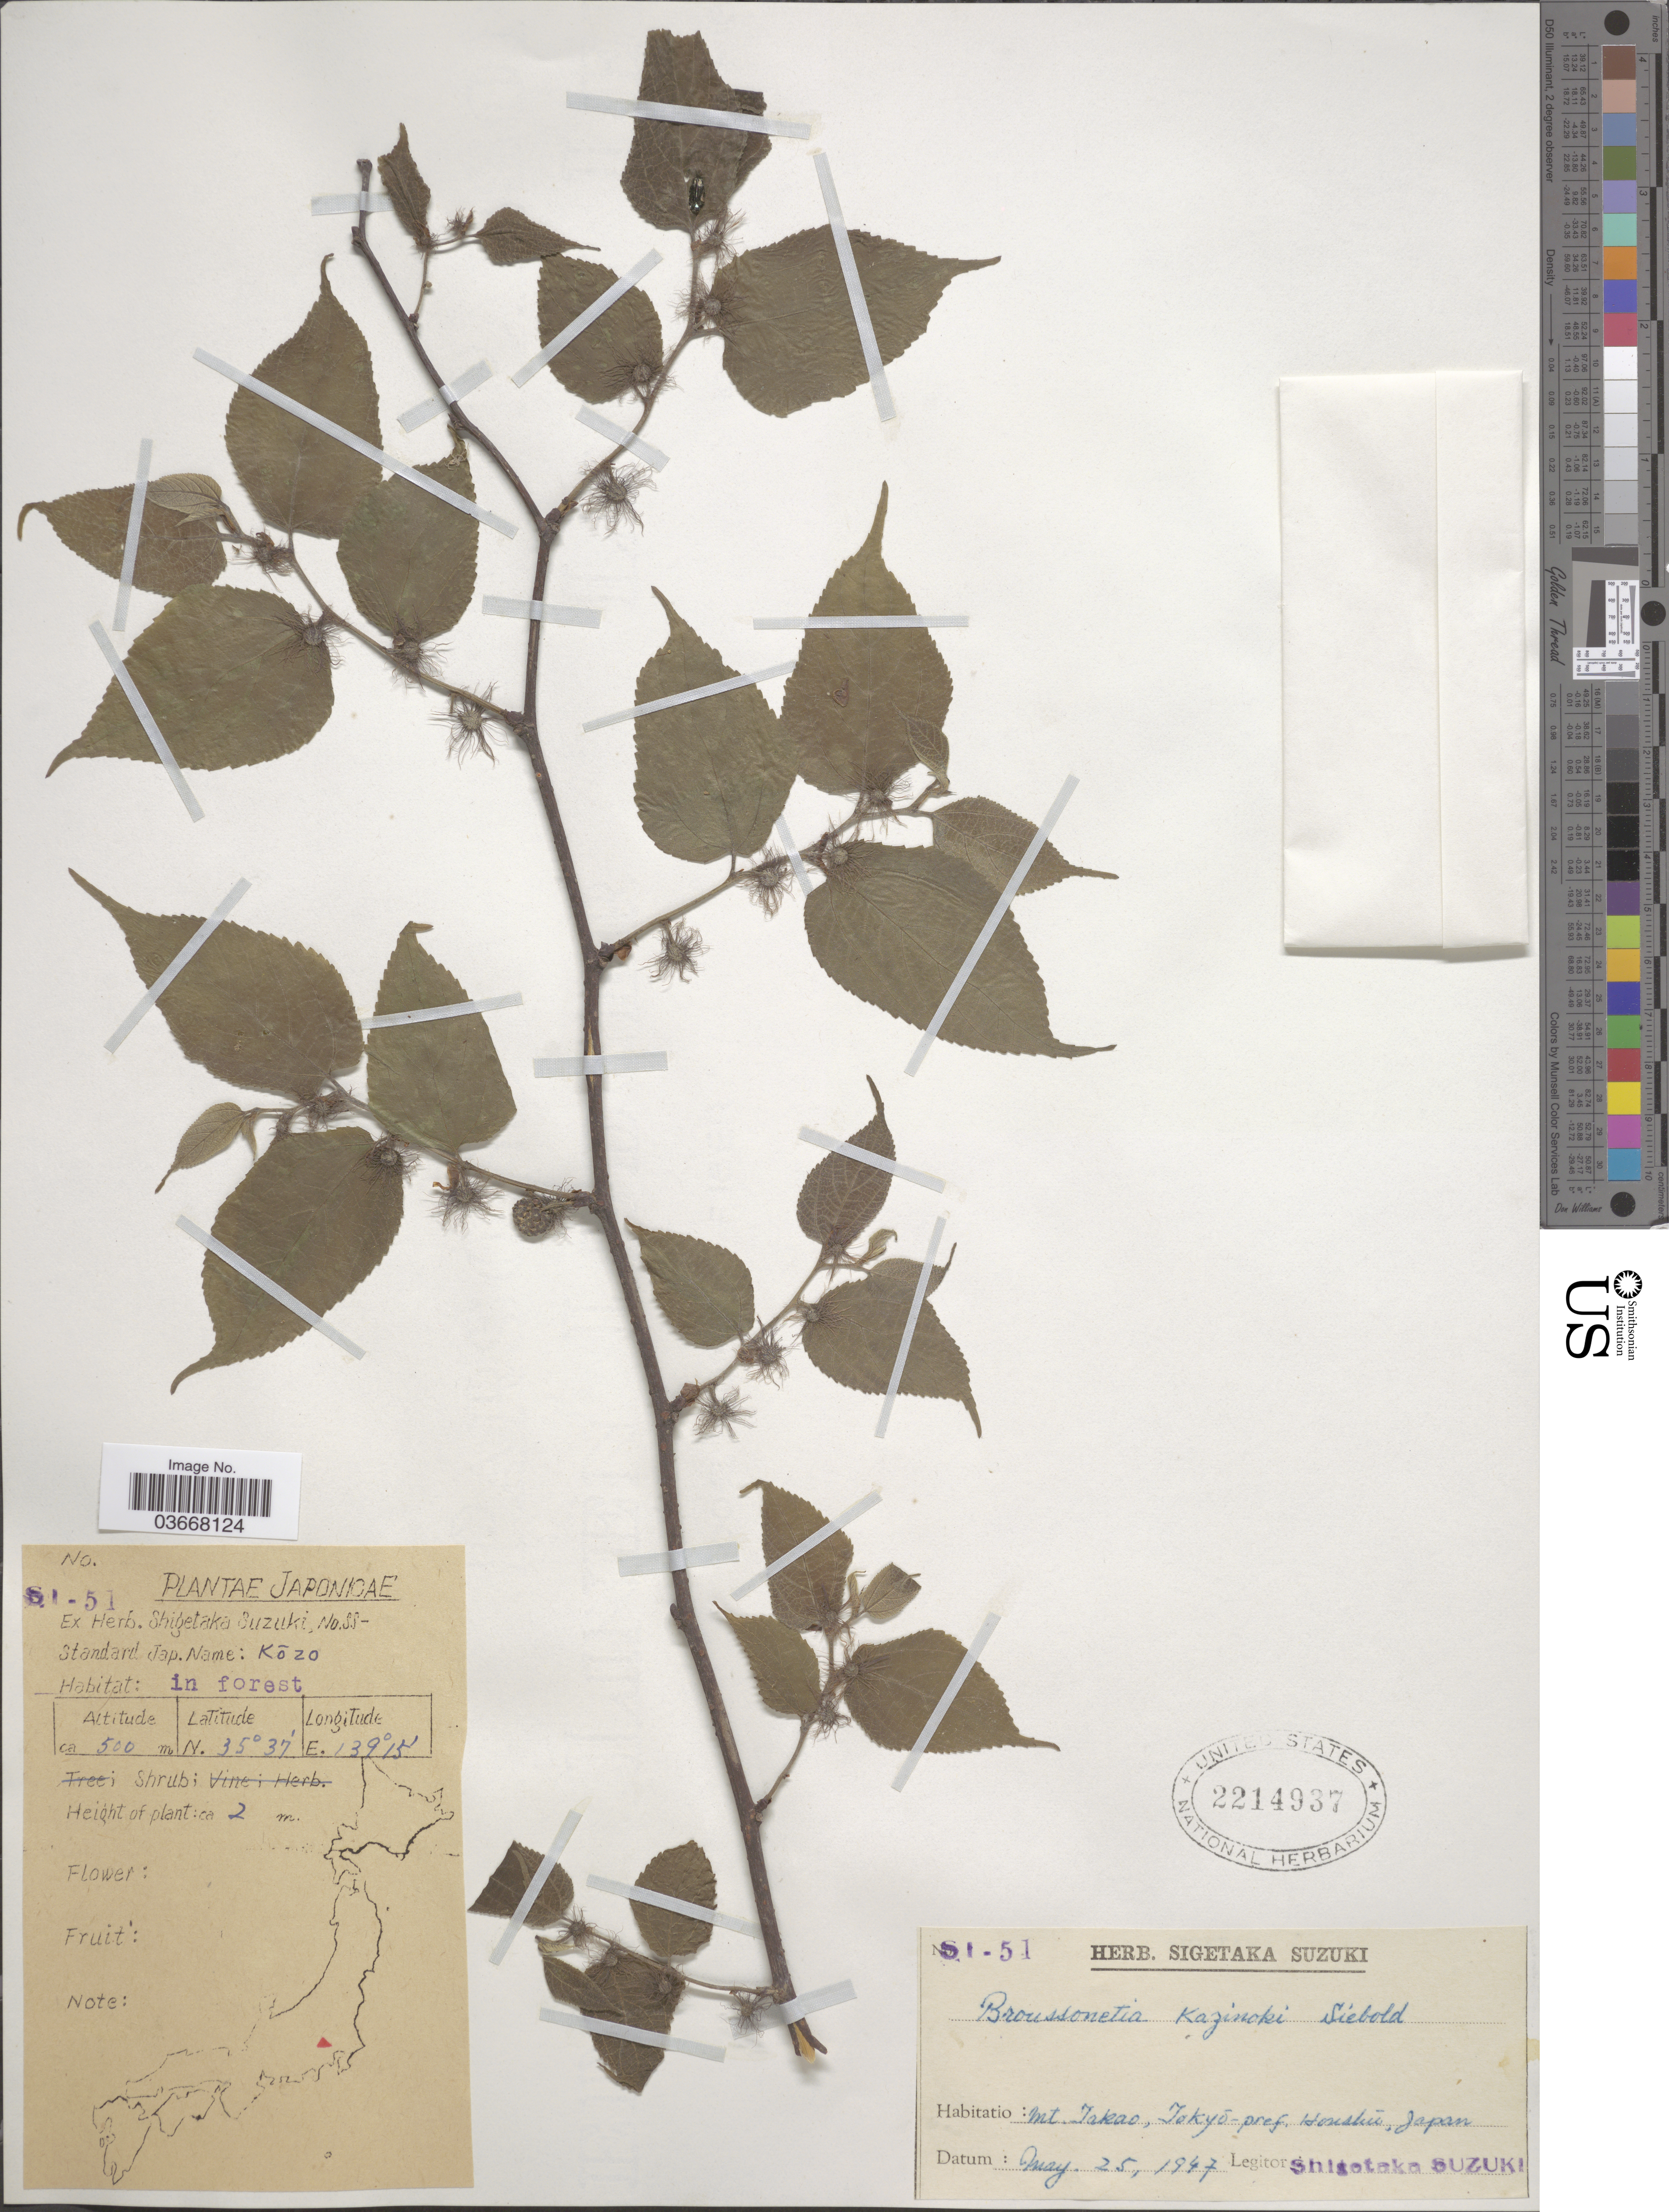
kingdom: Plantae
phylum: Tracheophyta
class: Magnoliopsida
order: Rosales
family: Moraceae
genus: Broussonetia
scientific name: Broussonetia kazinoki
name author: Siebold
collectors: S. Suzuki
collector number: S.I-51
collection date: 1947-05-25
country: Japan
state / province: Tokyo, Federal City of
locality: Mt. Takao, Tokyó-pref, Honshú.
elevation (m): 500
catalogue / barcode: US 2214937